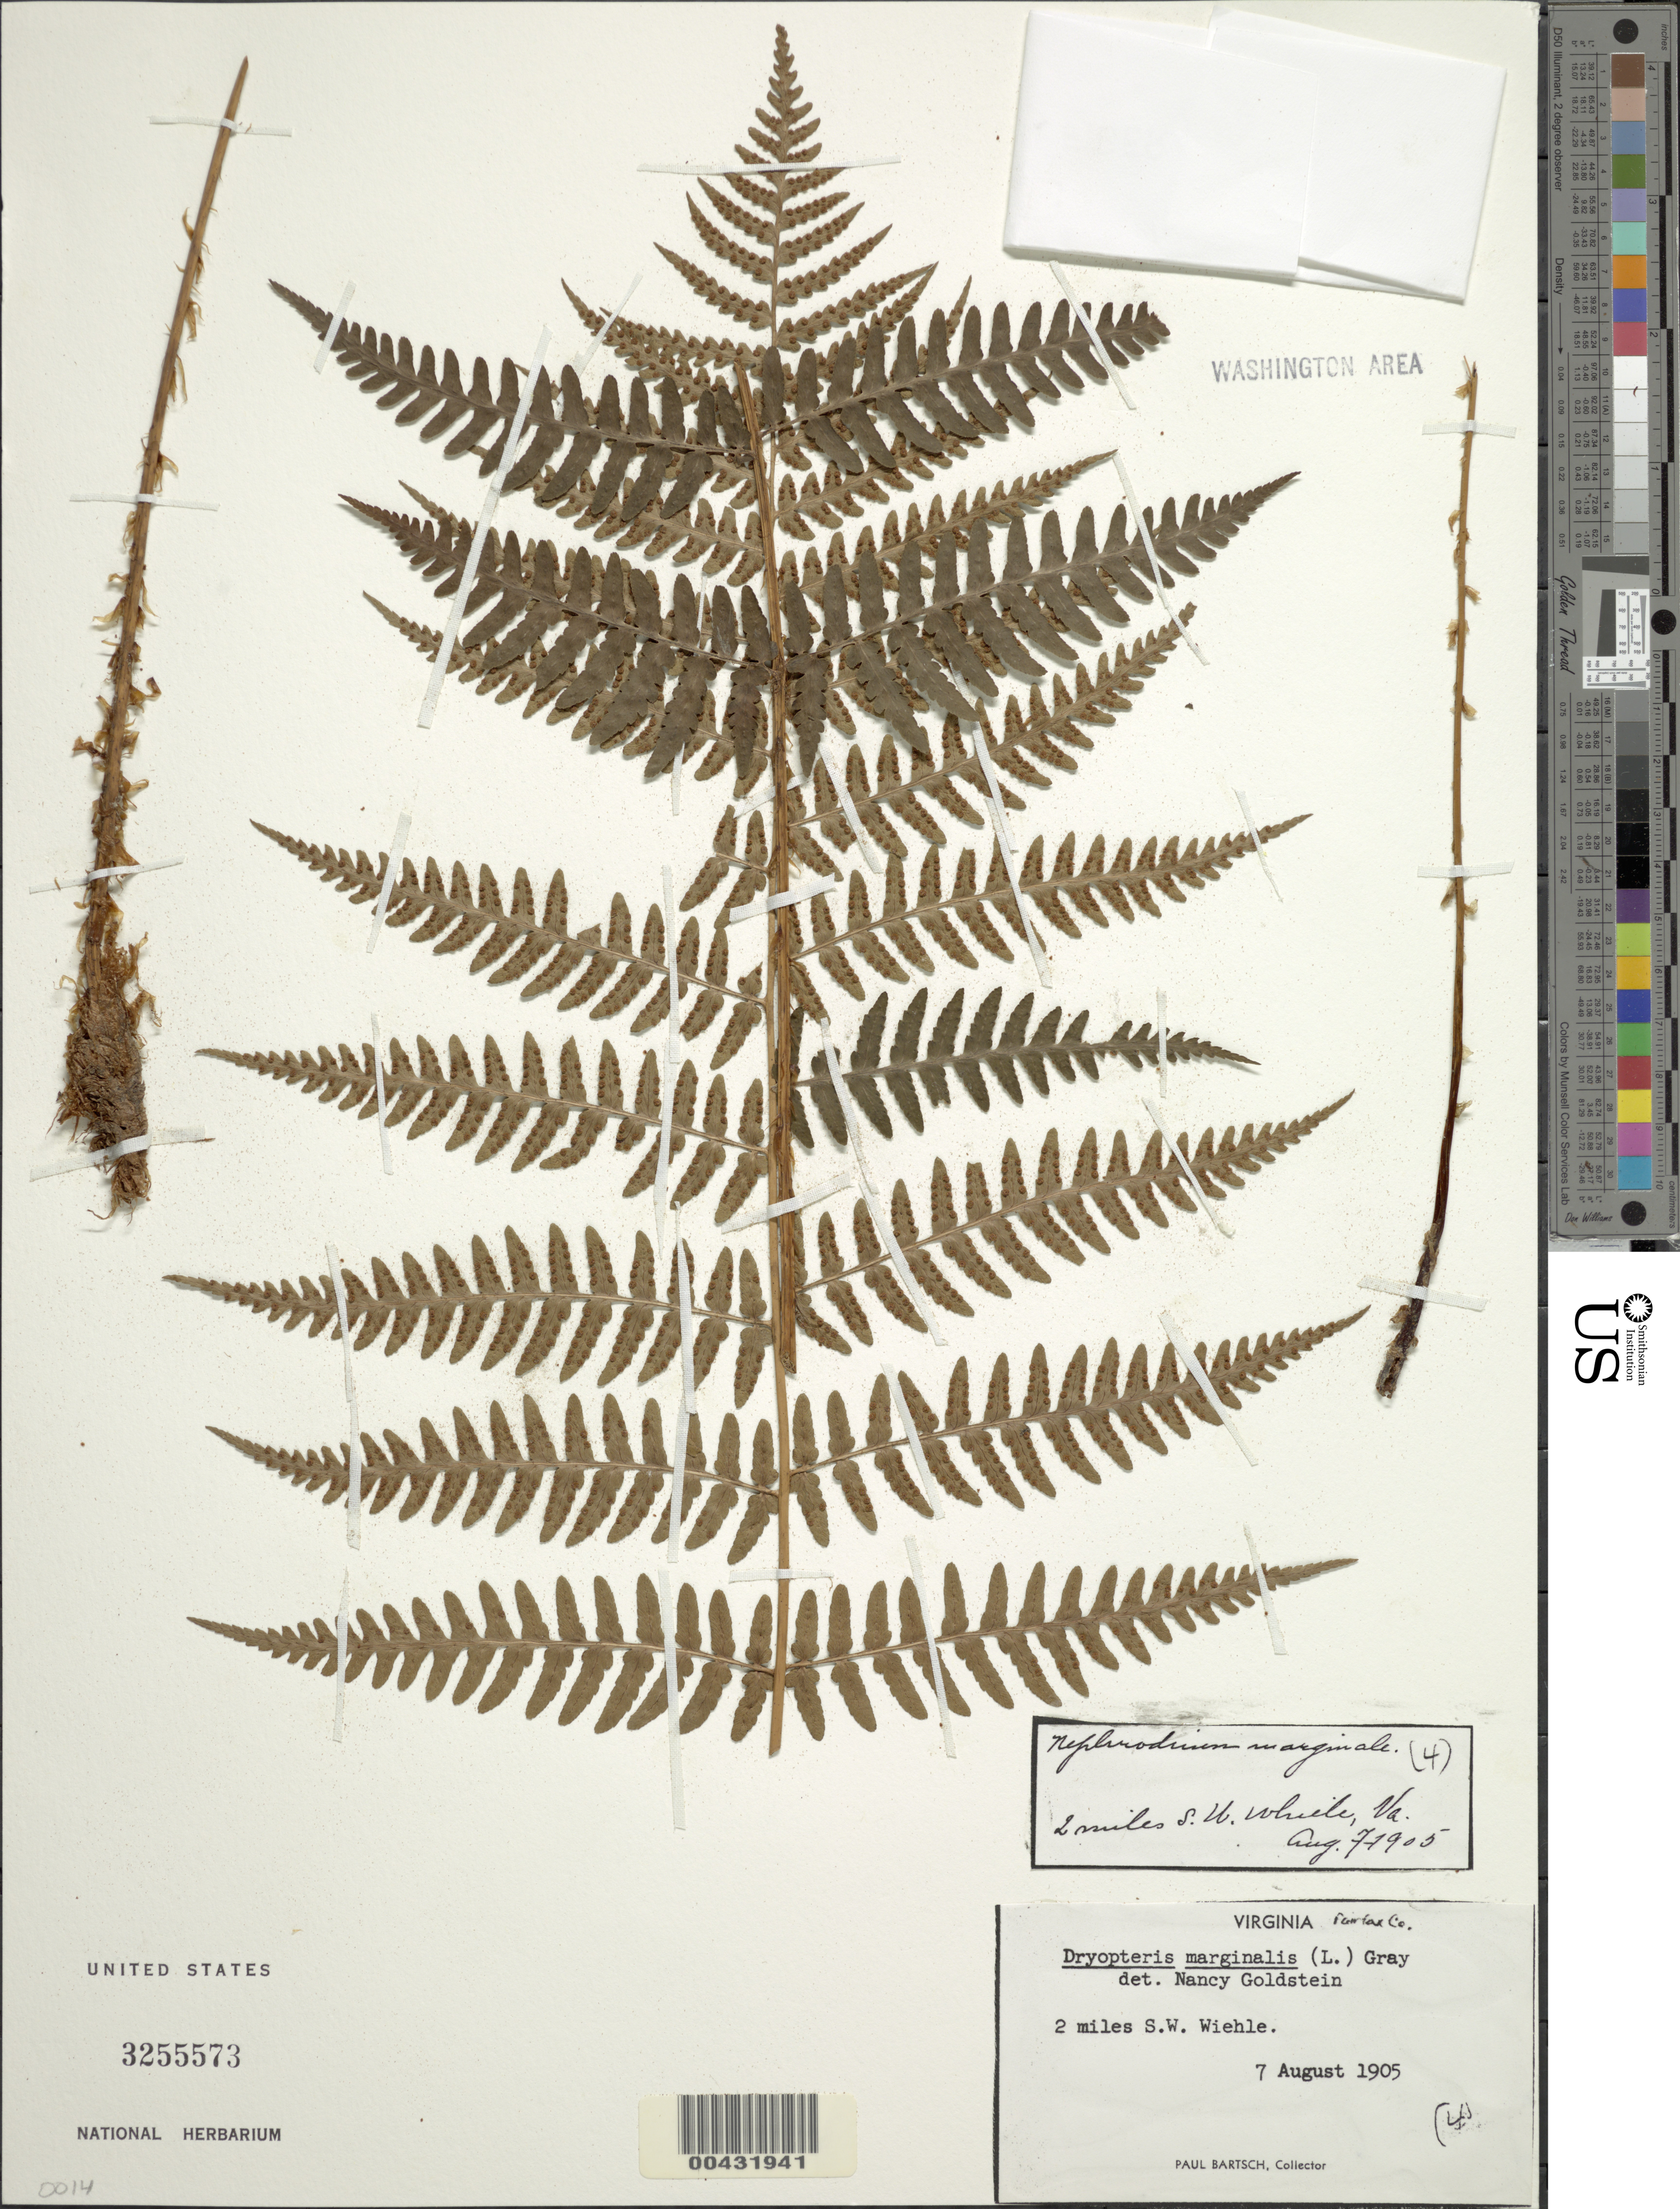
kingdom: Plantae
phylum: Tracheophyta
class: Polypodiopsida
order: Polypodiales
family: Dryopteridaceae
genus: Dryopteris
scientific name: Dryopteris marginalis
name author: (L.) A. Gray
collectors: P. Bartsch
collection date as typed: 07 Aug 1905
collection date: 1905-08-07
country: United States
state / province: Virginia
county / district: Fairfax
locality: SW of Wiehle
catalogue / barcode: US 3255573